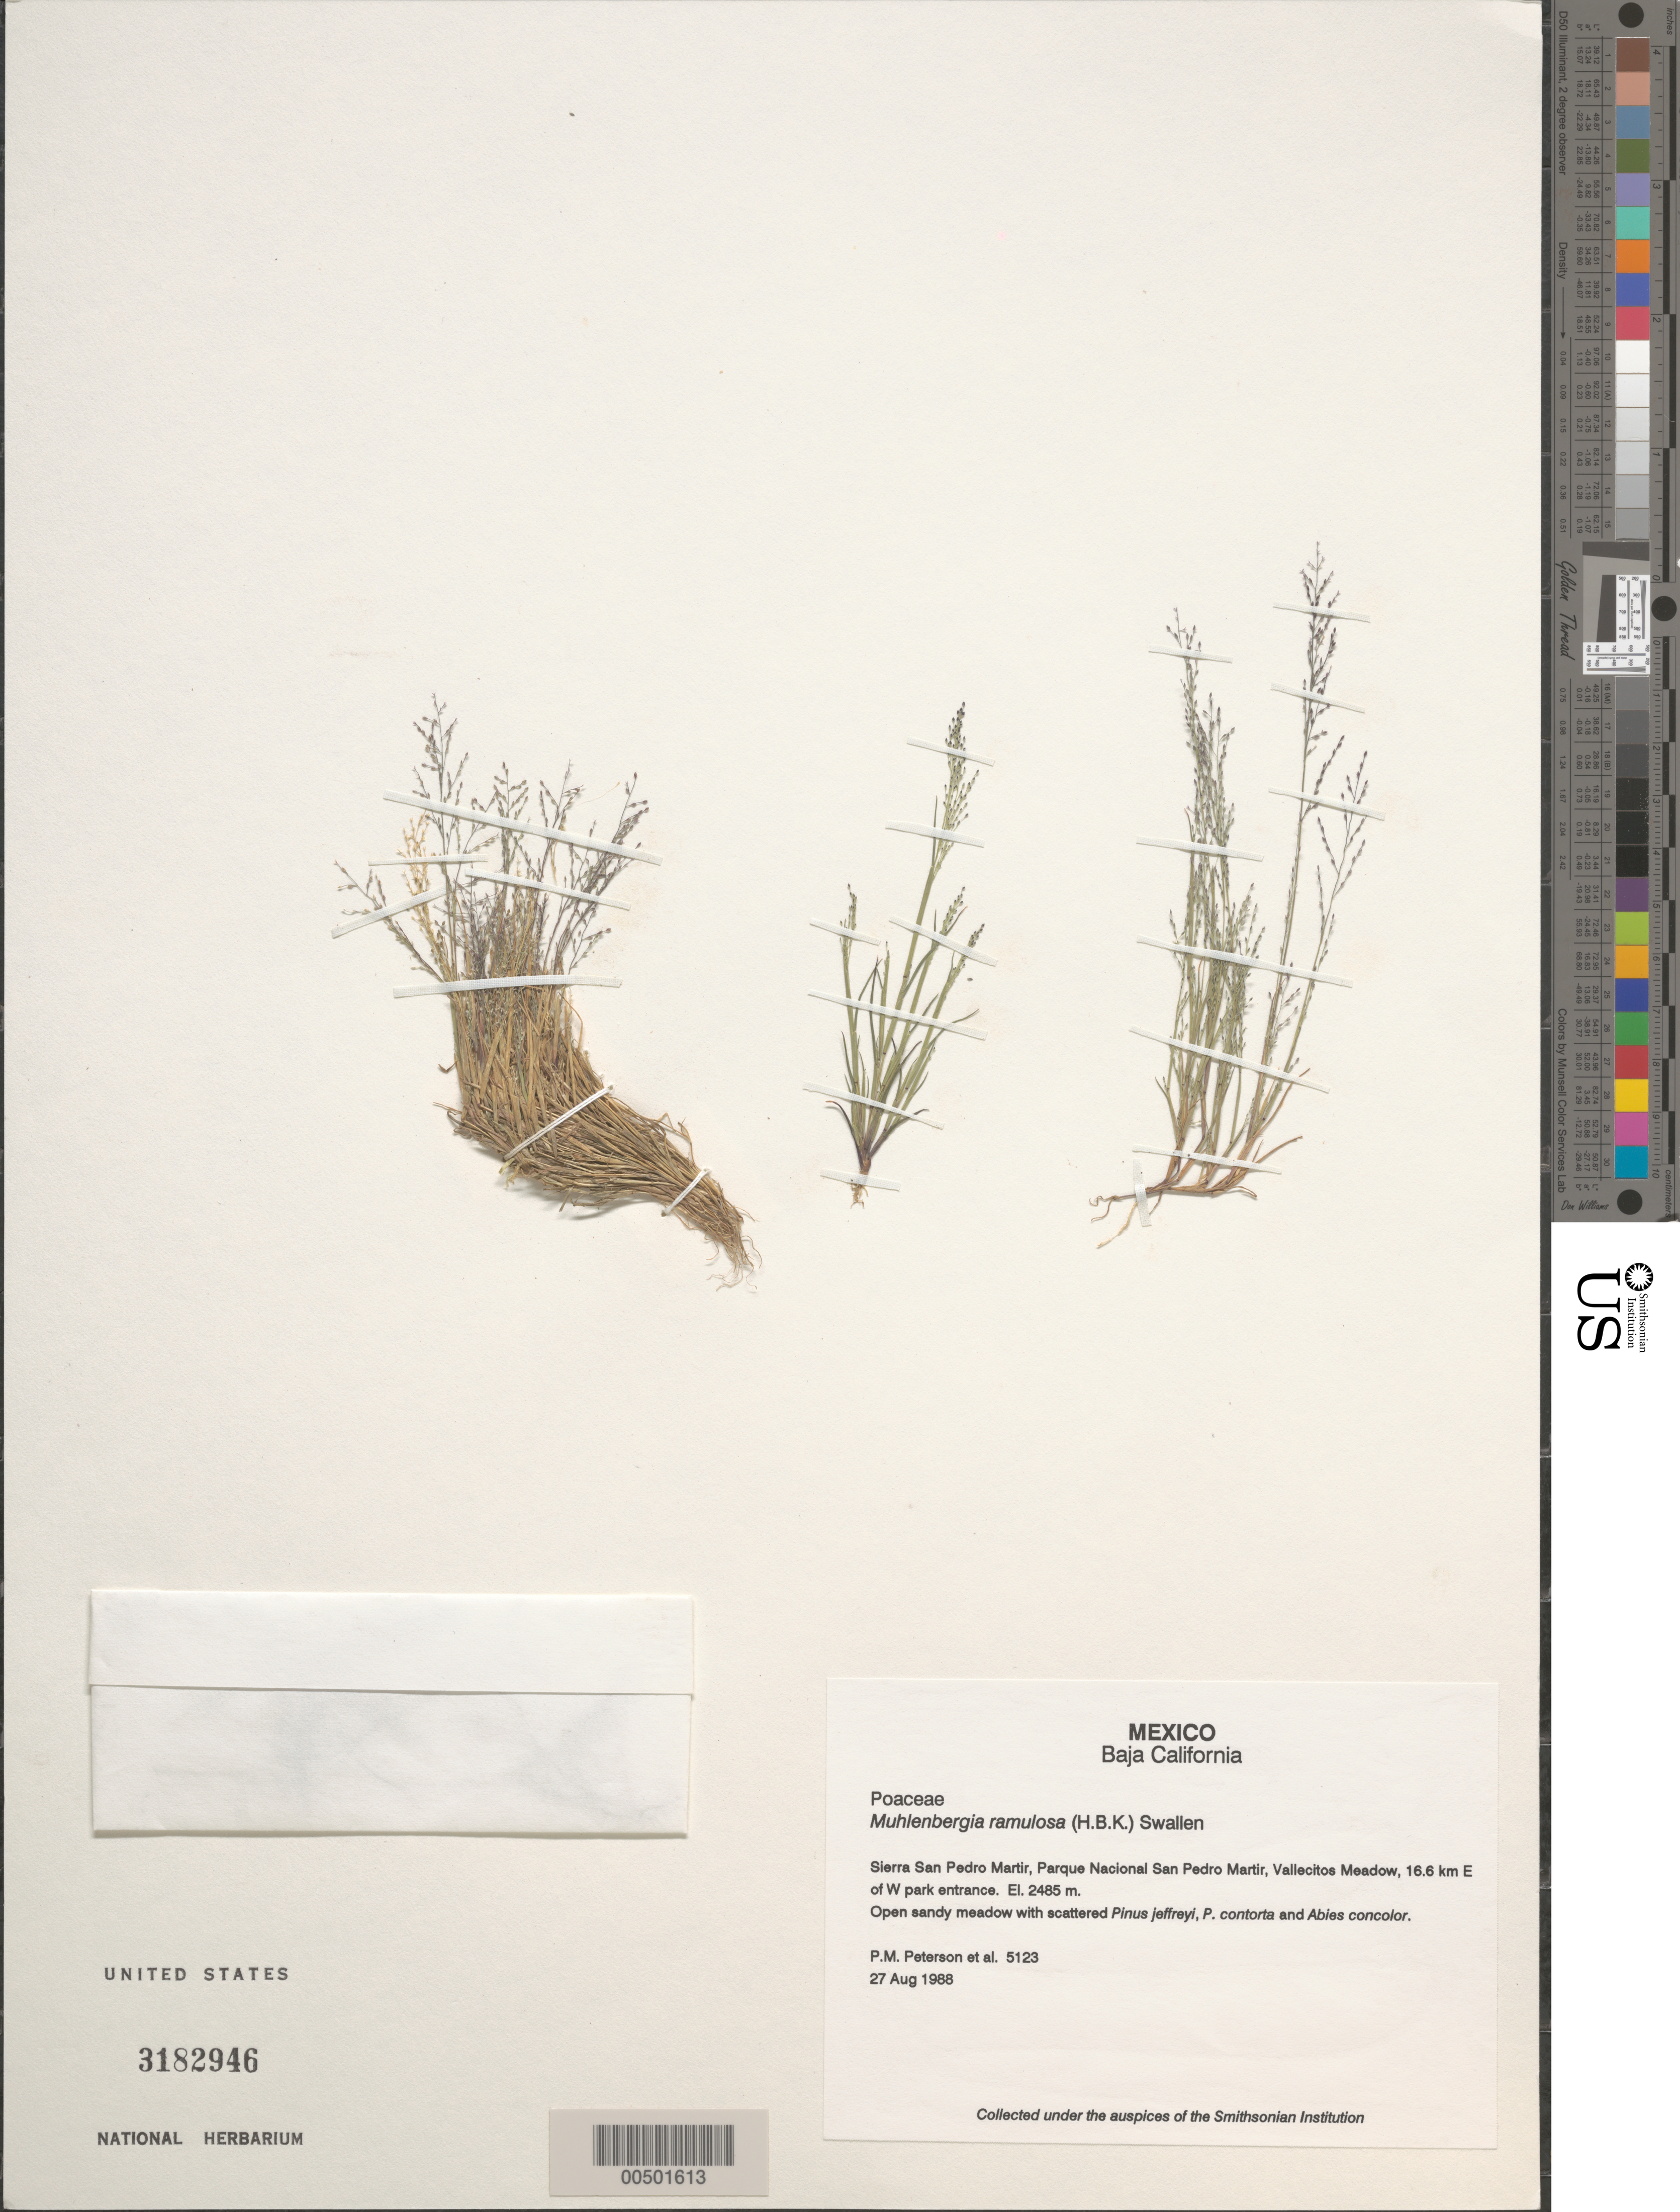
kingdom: Plantae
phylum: Tracheophyta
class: Liliopsida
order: Poales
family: Poaceae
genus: Muhlenbergia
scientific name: Muhlenbergia ramulosa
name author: (Kunth) Swallen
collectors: P. M. Peterson, C. R. Annable, R. F. Thorne & R. Noyes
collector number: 05123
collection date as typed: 27 Aug 1988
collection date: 1988-08-27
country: Mexico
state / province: Baja California Norte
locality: Sierra San Pedro Martir, Parque Nacional San Pedro Martir, Vallecitos Meadow, 16.6 km E of W park entrance.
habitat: Open sandy meadow with scattered Pinus jeffreyi, P. contorta and Abies concolor.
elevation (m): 2485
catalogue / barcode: US 3182946